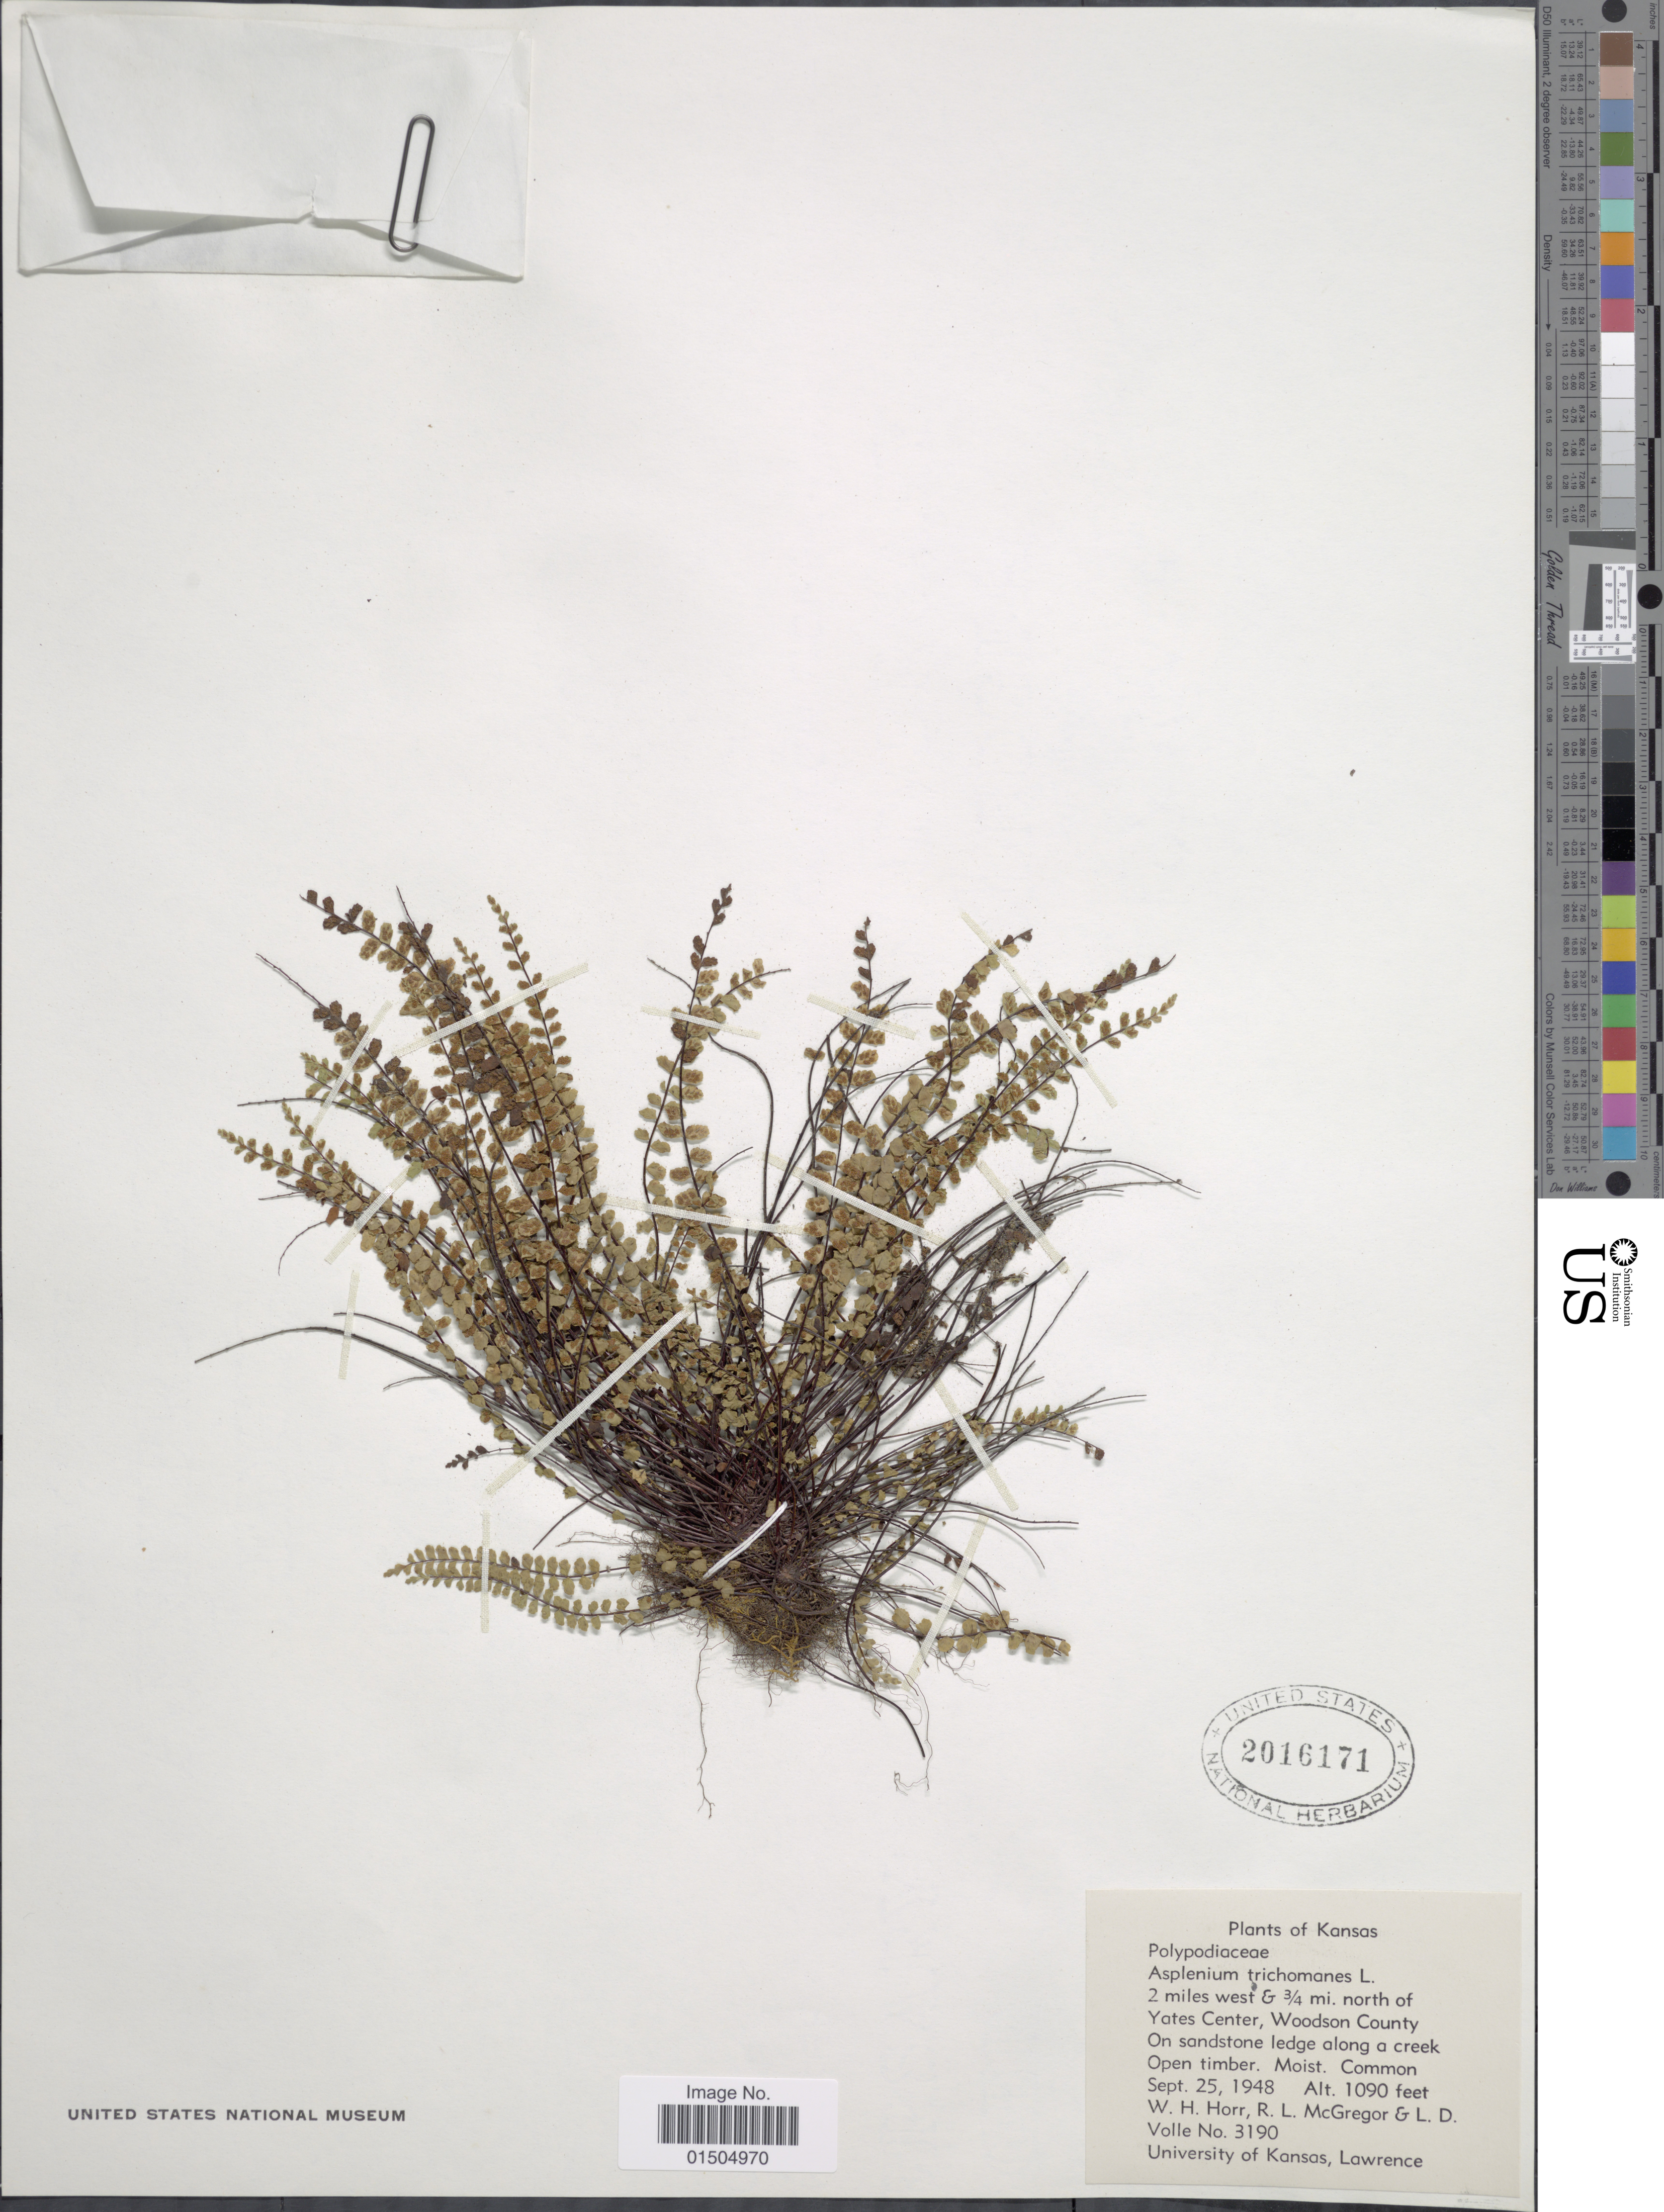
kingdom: Plantae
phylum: Tracheophyta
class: Polypodiopsida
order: Polypodiales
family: Aspleniaceae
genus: Asplenium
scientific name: Asplenium trichomanes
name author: L.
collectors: W. H. Horr, R. McGregor & L. Volle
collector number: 3190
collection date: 1948-09-25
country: United States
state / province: Kansas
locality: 2 miles west & ¾ mi. north of Yates Center, Woodson County.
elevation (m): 332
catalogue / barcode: US 2016171